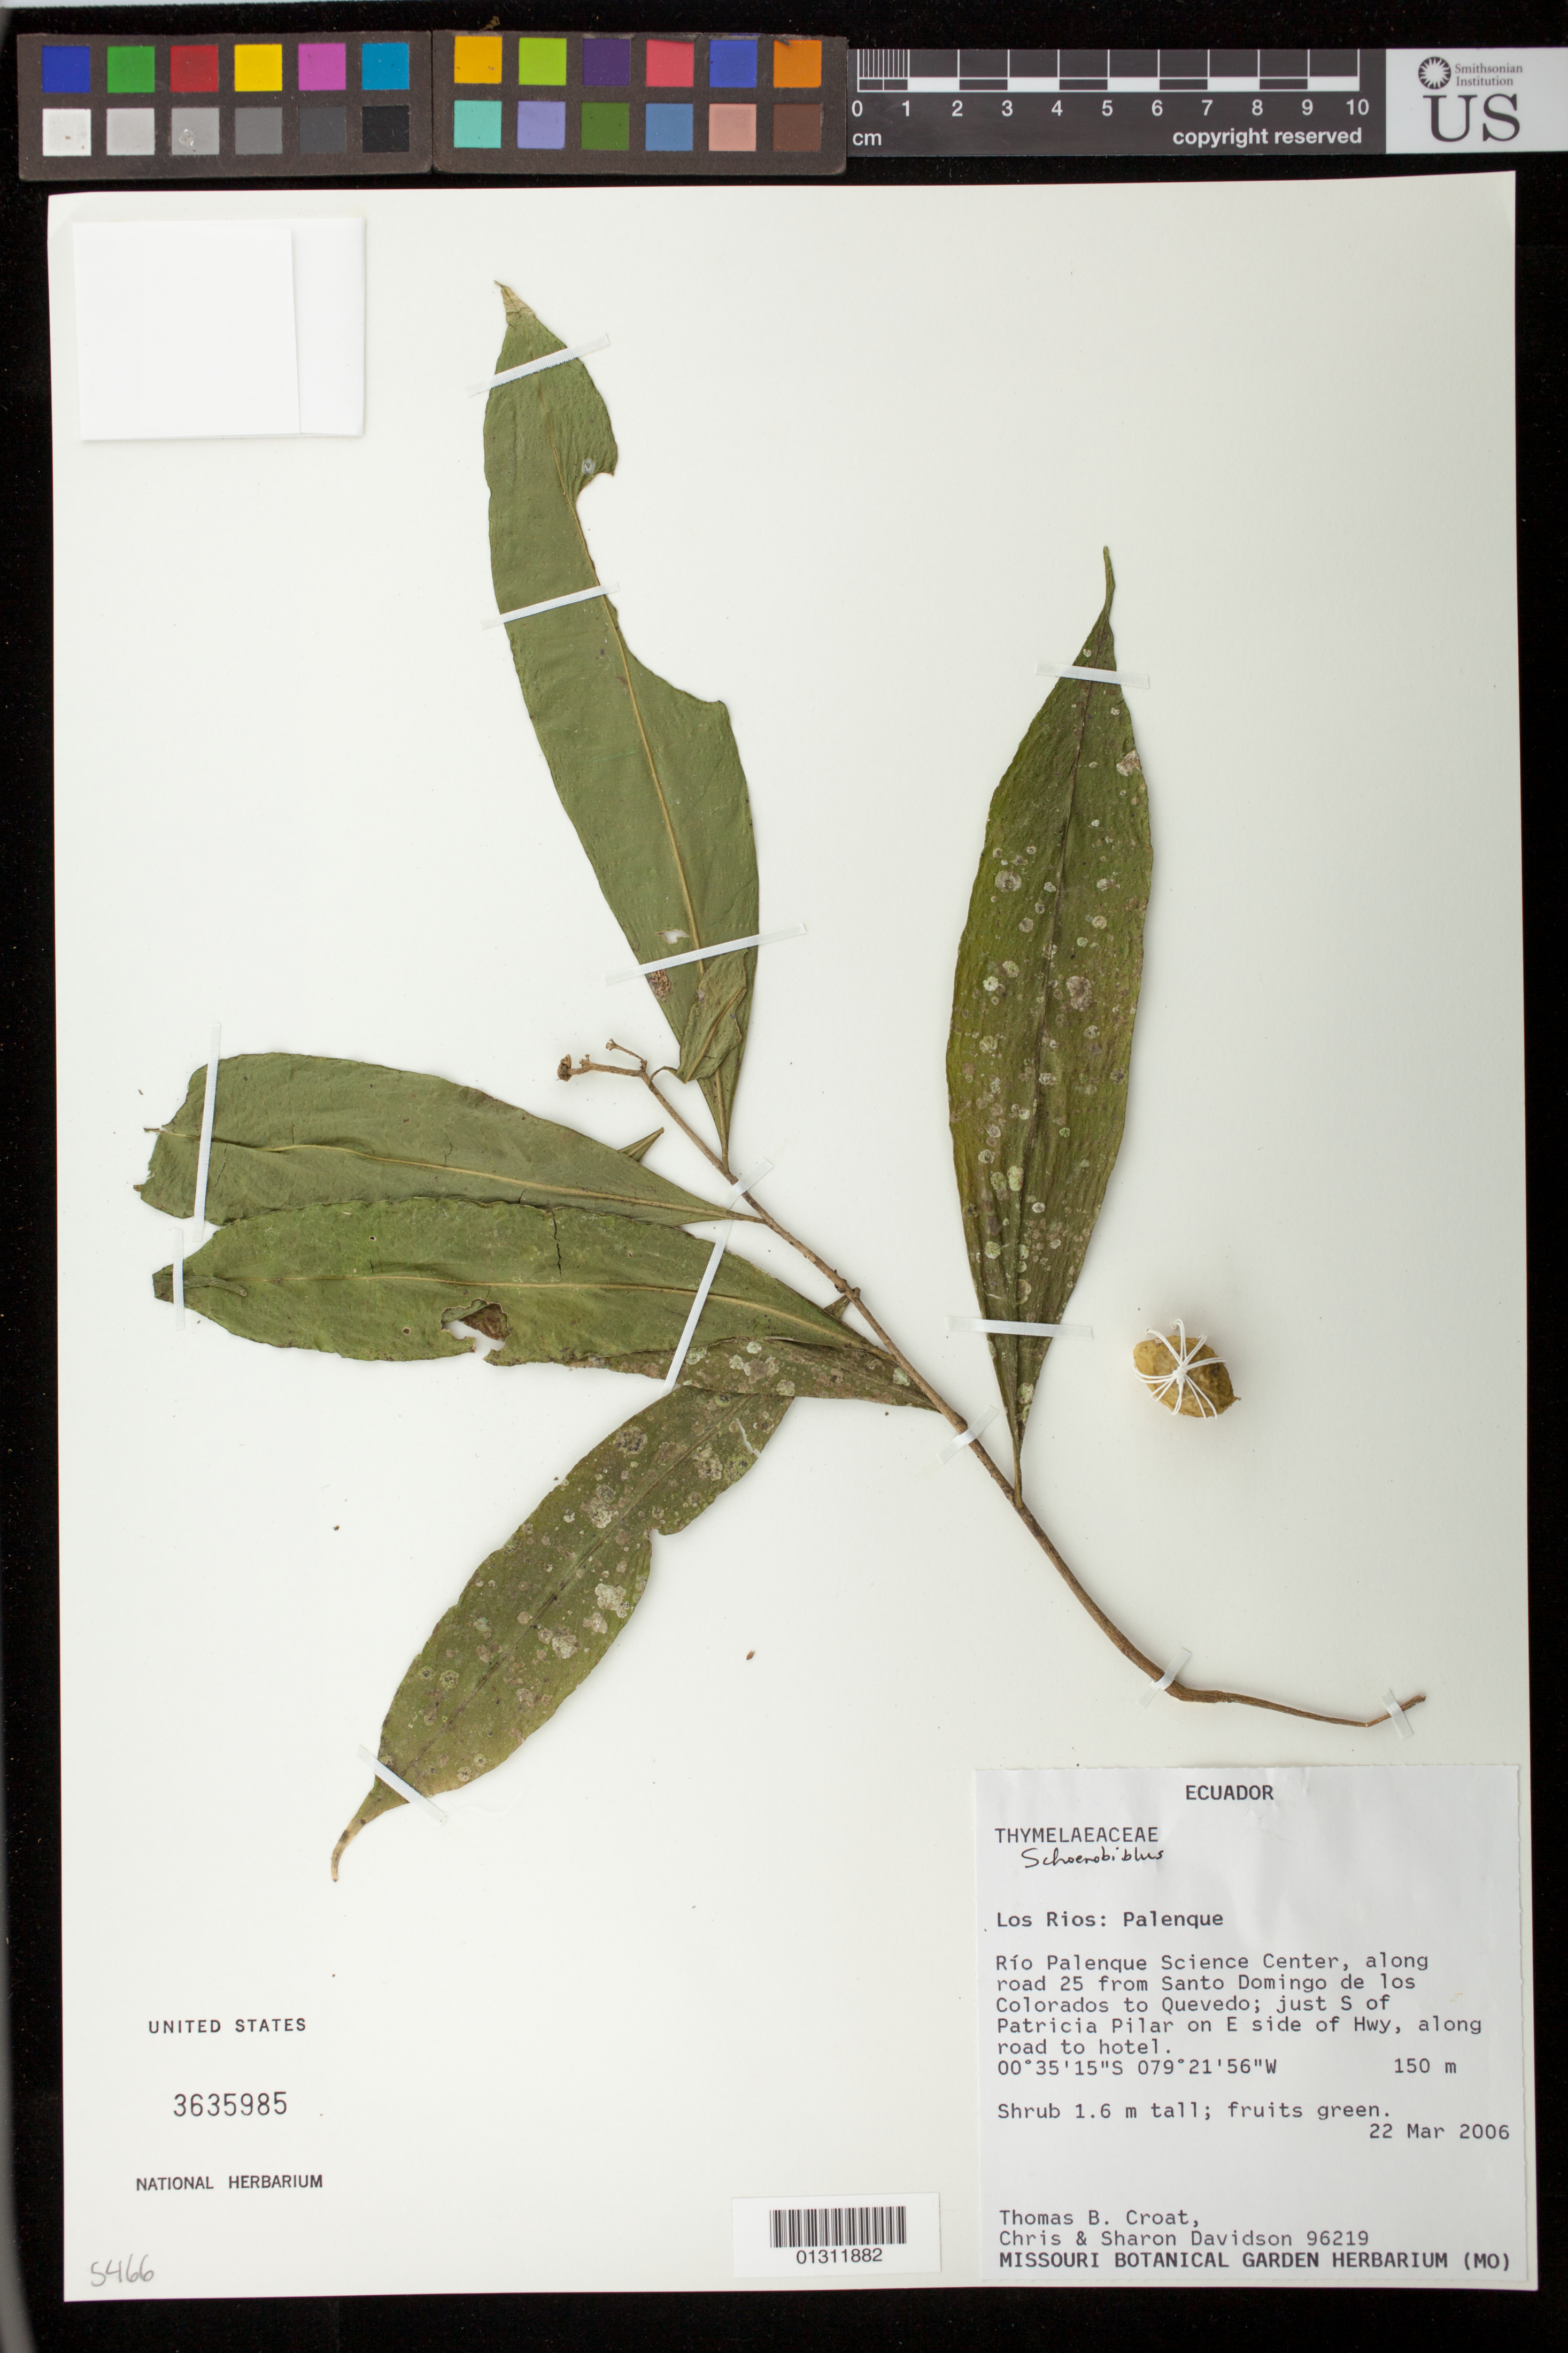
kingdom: Plantae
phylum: Tracheophyta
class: Magnoliopsida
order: Malvales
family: Thymelaeaceae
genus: Schoenobiblus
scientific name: Schoenobiblus sp.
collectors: T. B. Croat, C. Davidson & S. Davidson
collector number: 96219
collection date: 2006-03-22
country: Ecuador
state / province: Los Rios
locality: Rio Palenque Science Center, along road 25 from Santo Domingo de los Colorados to Quevedo; just S of Patricia Pilar on E side of Hwy, along road to hotel.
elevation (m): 150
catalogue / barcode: US 3635985